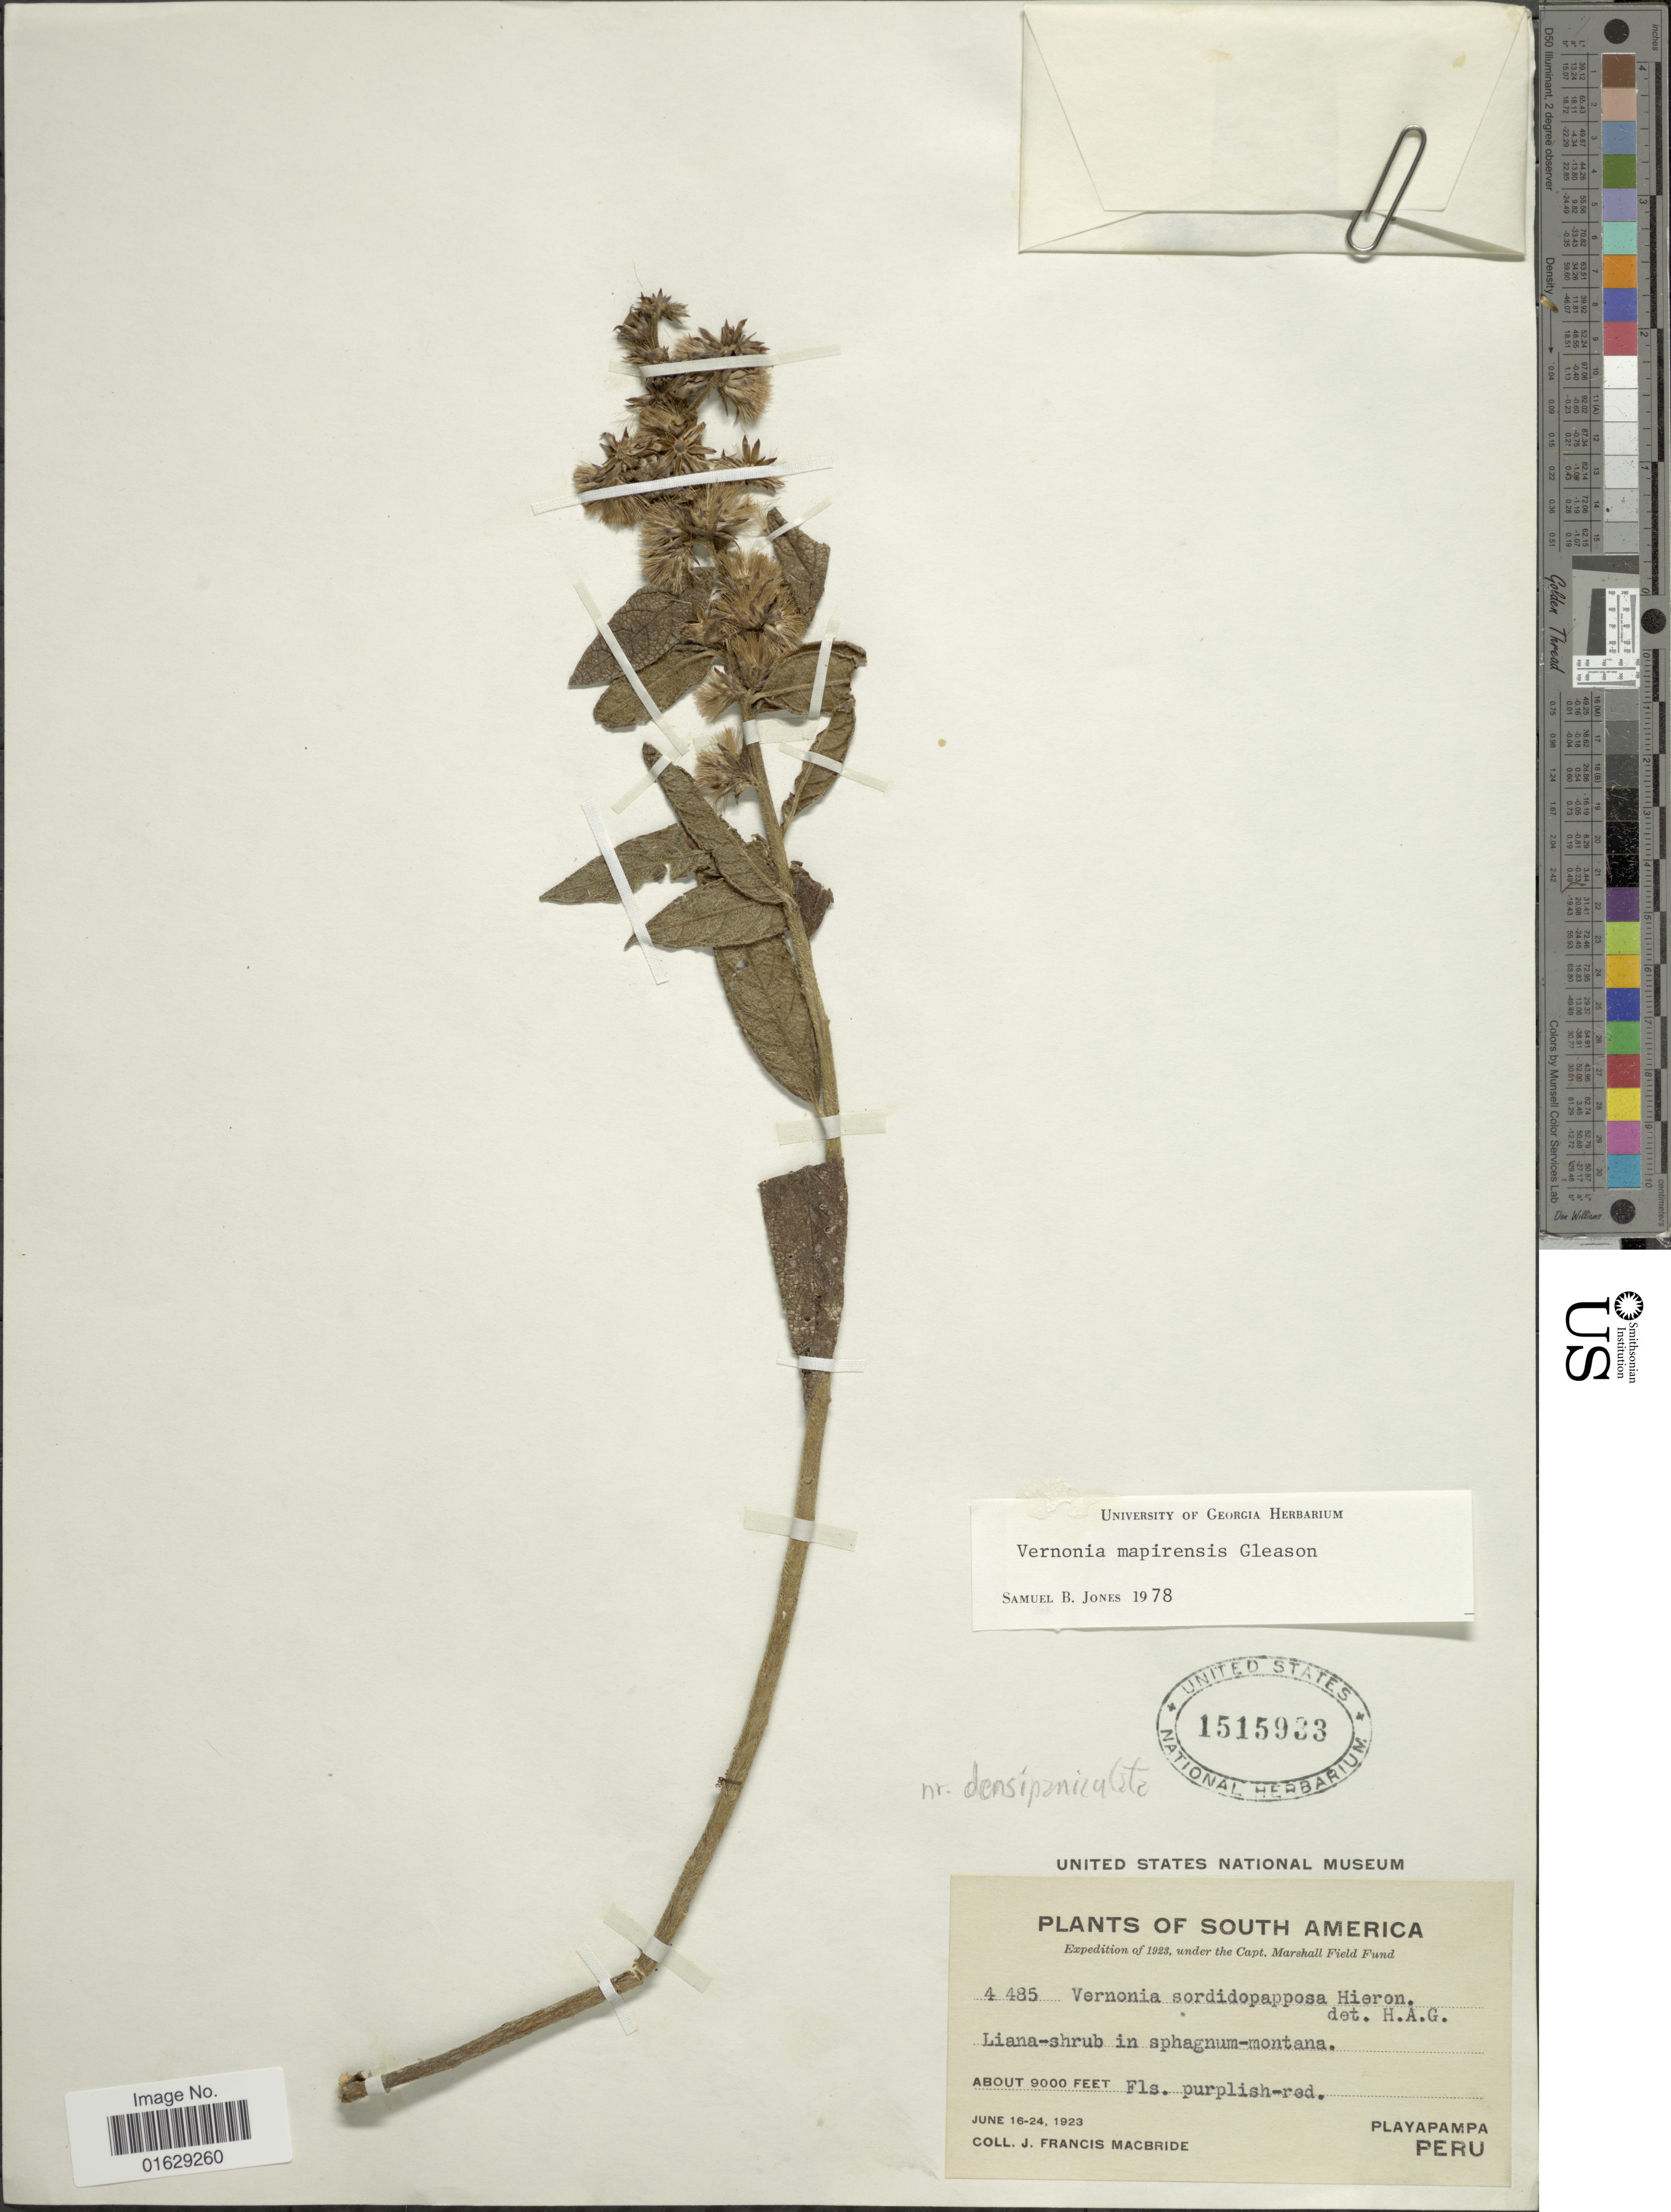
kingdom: Plantae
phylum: Tracheophyta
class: Magnoliopsida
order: Asterales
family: Asteraceae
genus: Lepidaploa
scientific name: Lepidaploa sordidopapposa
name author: (Hieron.) H. Rob.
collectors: J. F. Macbride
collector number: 4485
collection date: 1923-06-16/1923-06-24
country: Peru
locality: Liana-shrub in spaghnum-montana, Playapampa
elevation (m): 2743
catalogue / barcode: US 1515933